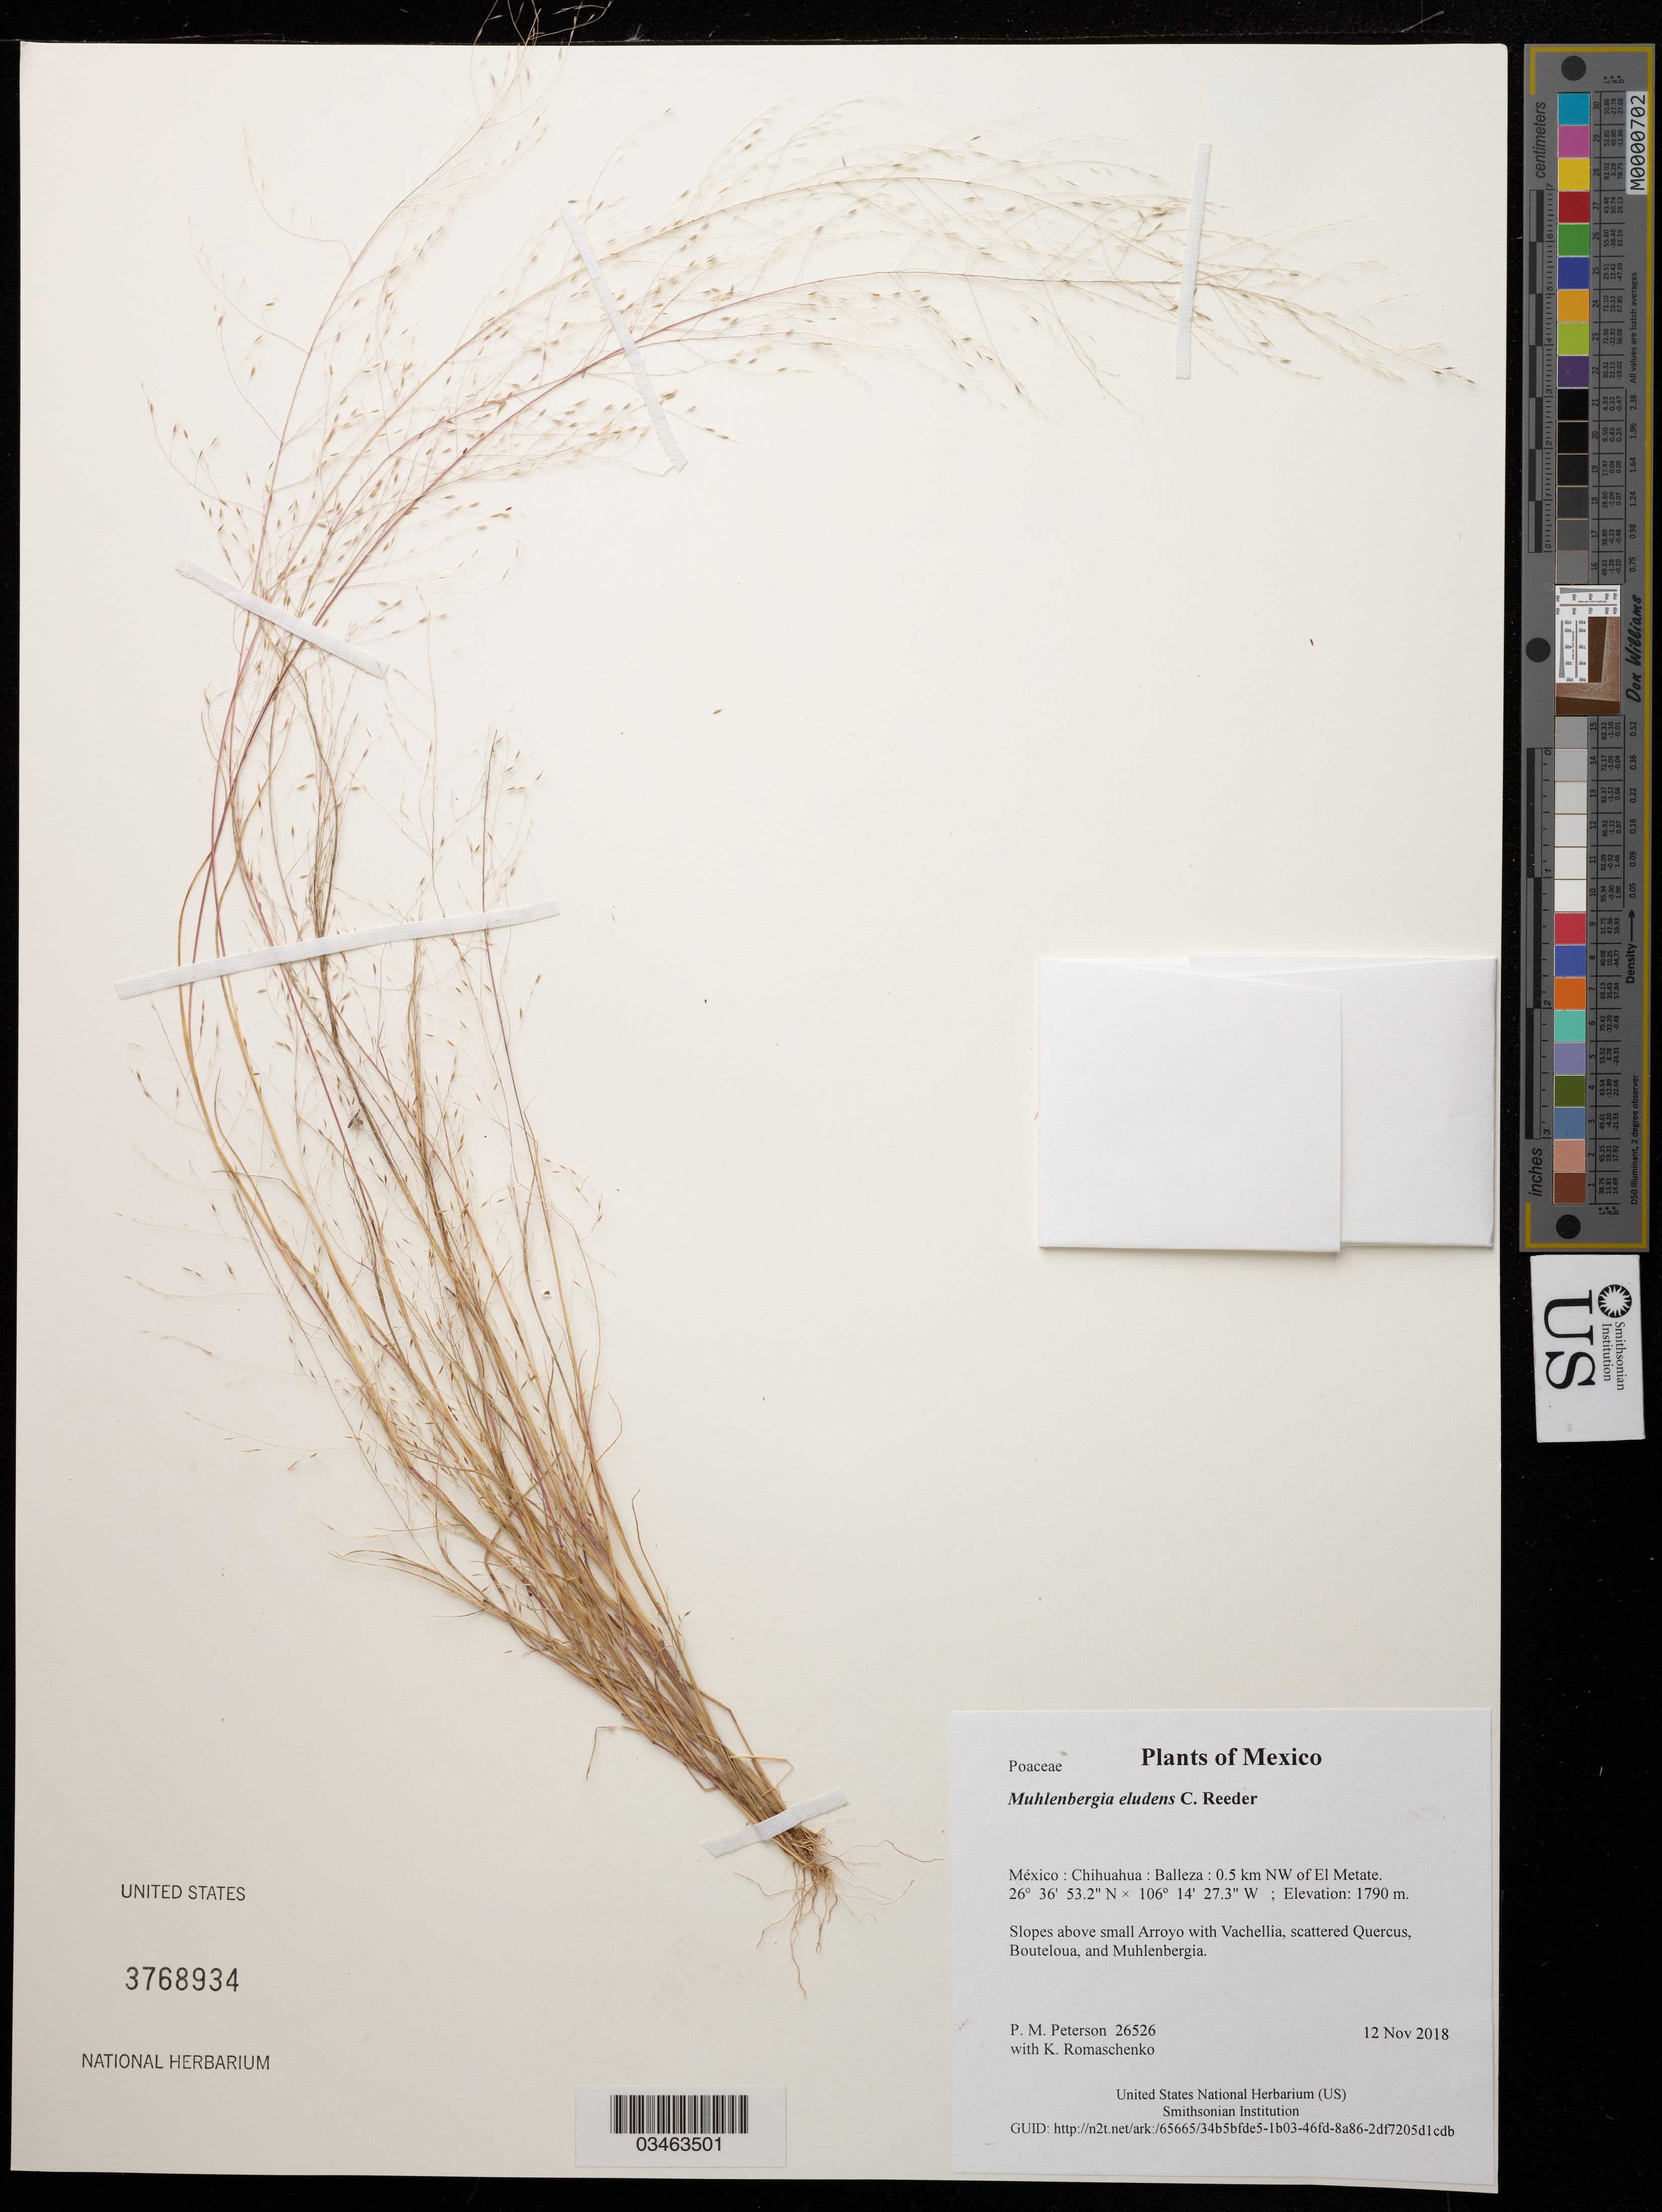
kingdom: Plantae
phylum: Tracheophyta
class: Liliopsida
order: Poales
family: Poaceae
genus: Muhlenbergia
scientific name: Muhlenbergia eludens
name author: C. Reeder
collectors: P. M. Peterson & K. Romaschenko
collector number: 26526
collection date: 2018-11-12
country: México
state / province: Chihuahua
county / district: Balleza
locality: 0.5 km NW of El Metate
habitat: Slopes above small Arroyo with Vachellia, scattered Quercus, Bouteloua, and Muhlenbergia.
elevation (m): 1790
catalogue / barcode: US 3768934